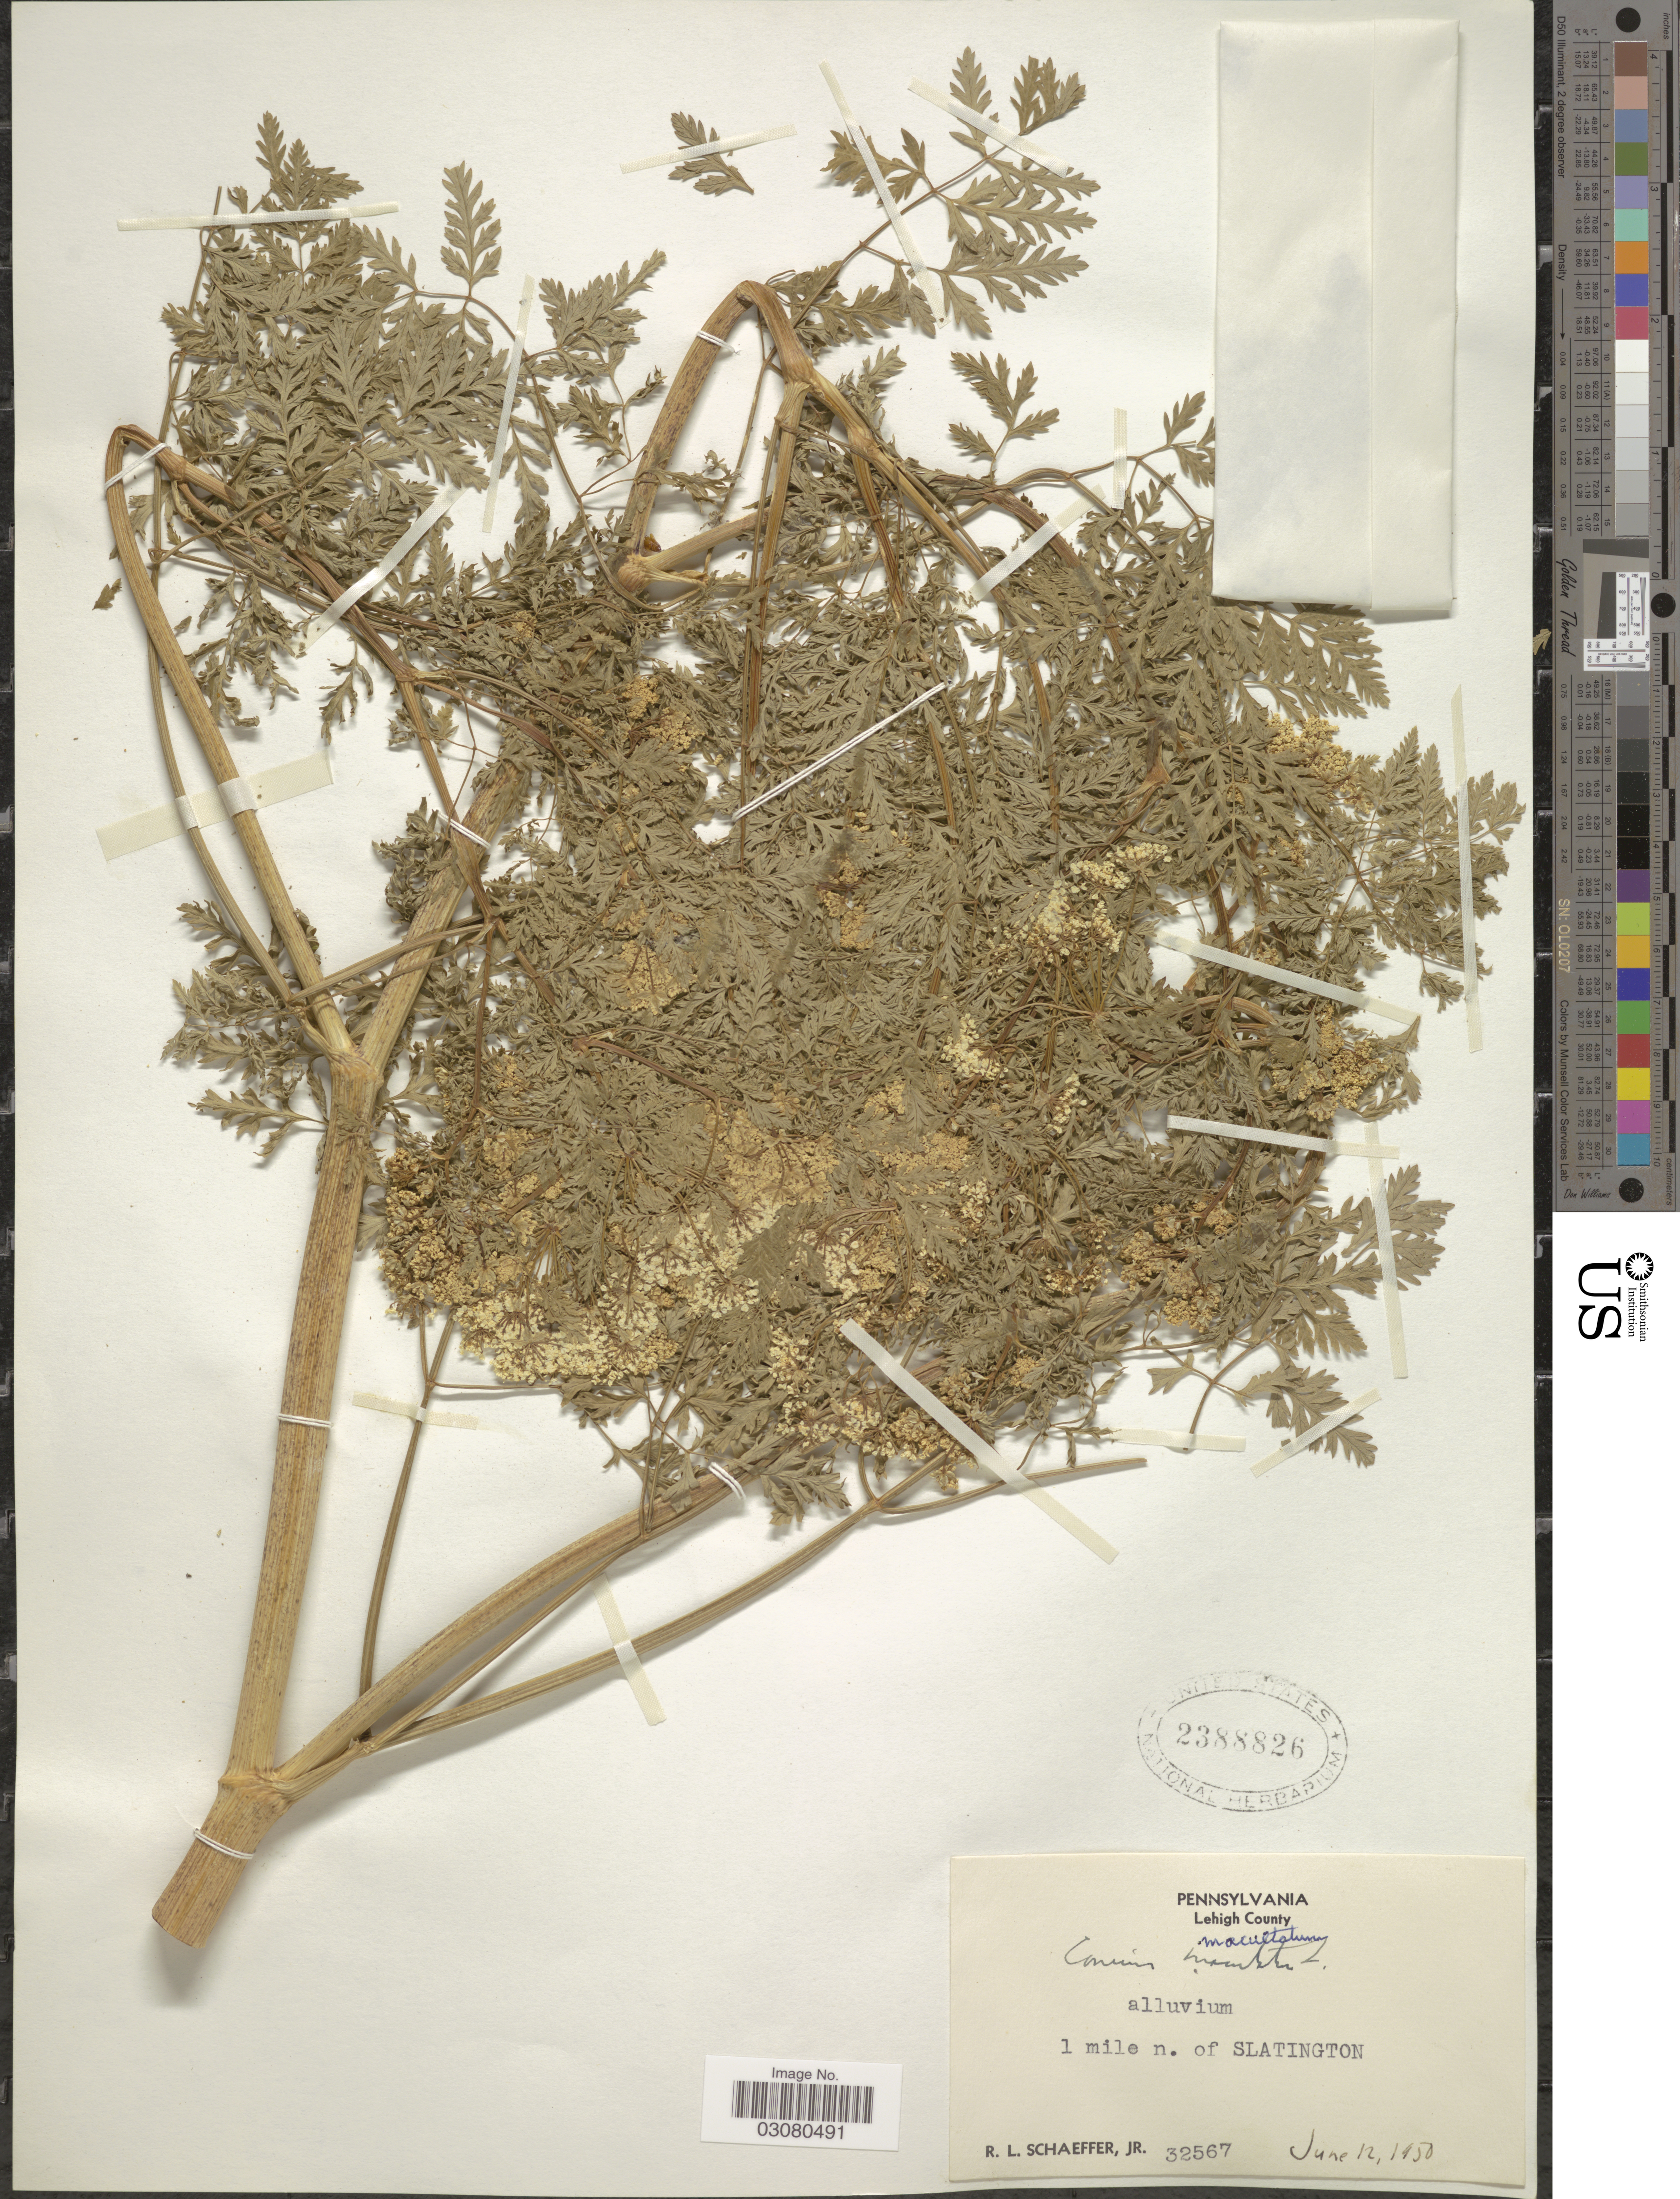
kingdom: Plantae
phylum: Tracheophyta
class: Magnoliopsida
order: Apiales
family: Apiaceae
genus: Conium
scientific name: Conium maculatum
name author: L.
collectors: R. L. Schaeffer Jr.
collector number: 32567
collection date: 1950-06-12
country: United States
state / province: Pennsylvania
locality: Lehigh County. 1 mile n. of Slatington.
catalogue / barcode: US 2388826